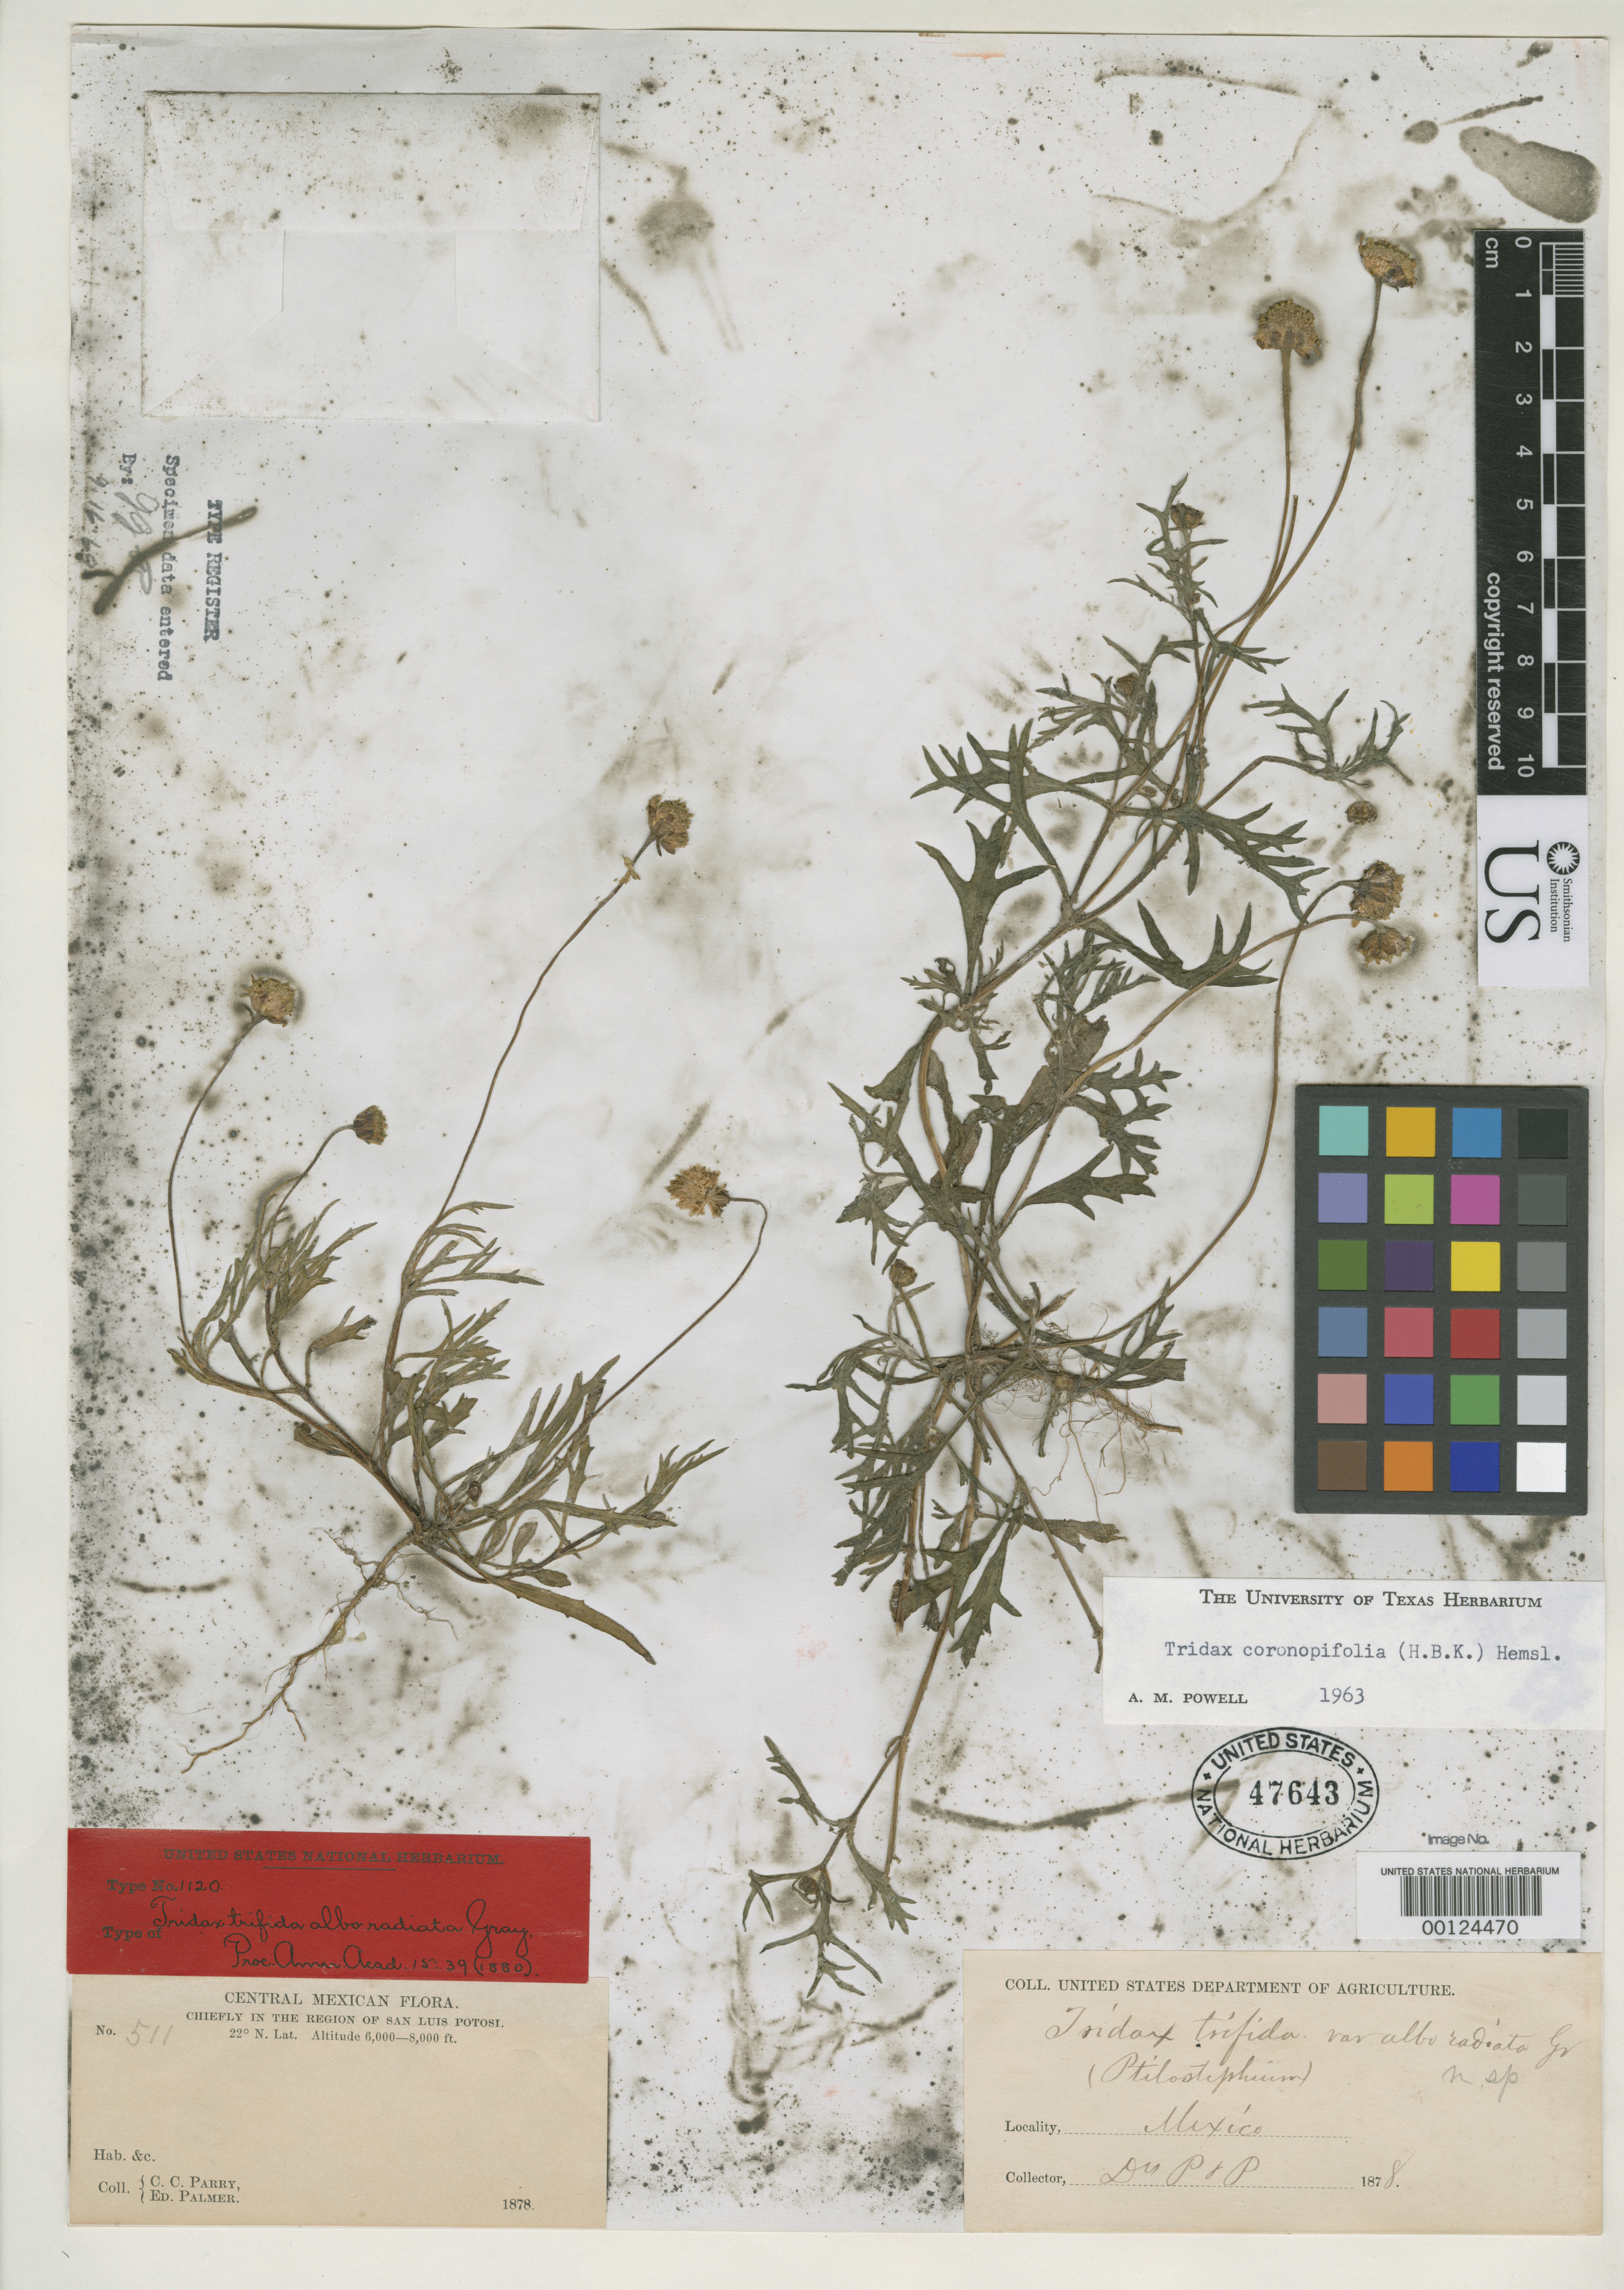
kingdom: Plantae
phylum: Tracheophyta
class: Magnoliopsida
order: Asterales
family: Asteraceae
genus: Tridax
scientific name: Tridax trifida var. alboradiata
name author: A. Gray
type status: Isotype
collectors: C. C. Parry & E. Palmer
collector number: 511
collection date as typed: Aug 1878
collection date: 1878-08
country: Mexico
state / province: San Luis Potosi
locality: Near San Luis Potosi.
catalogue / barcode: US 47643